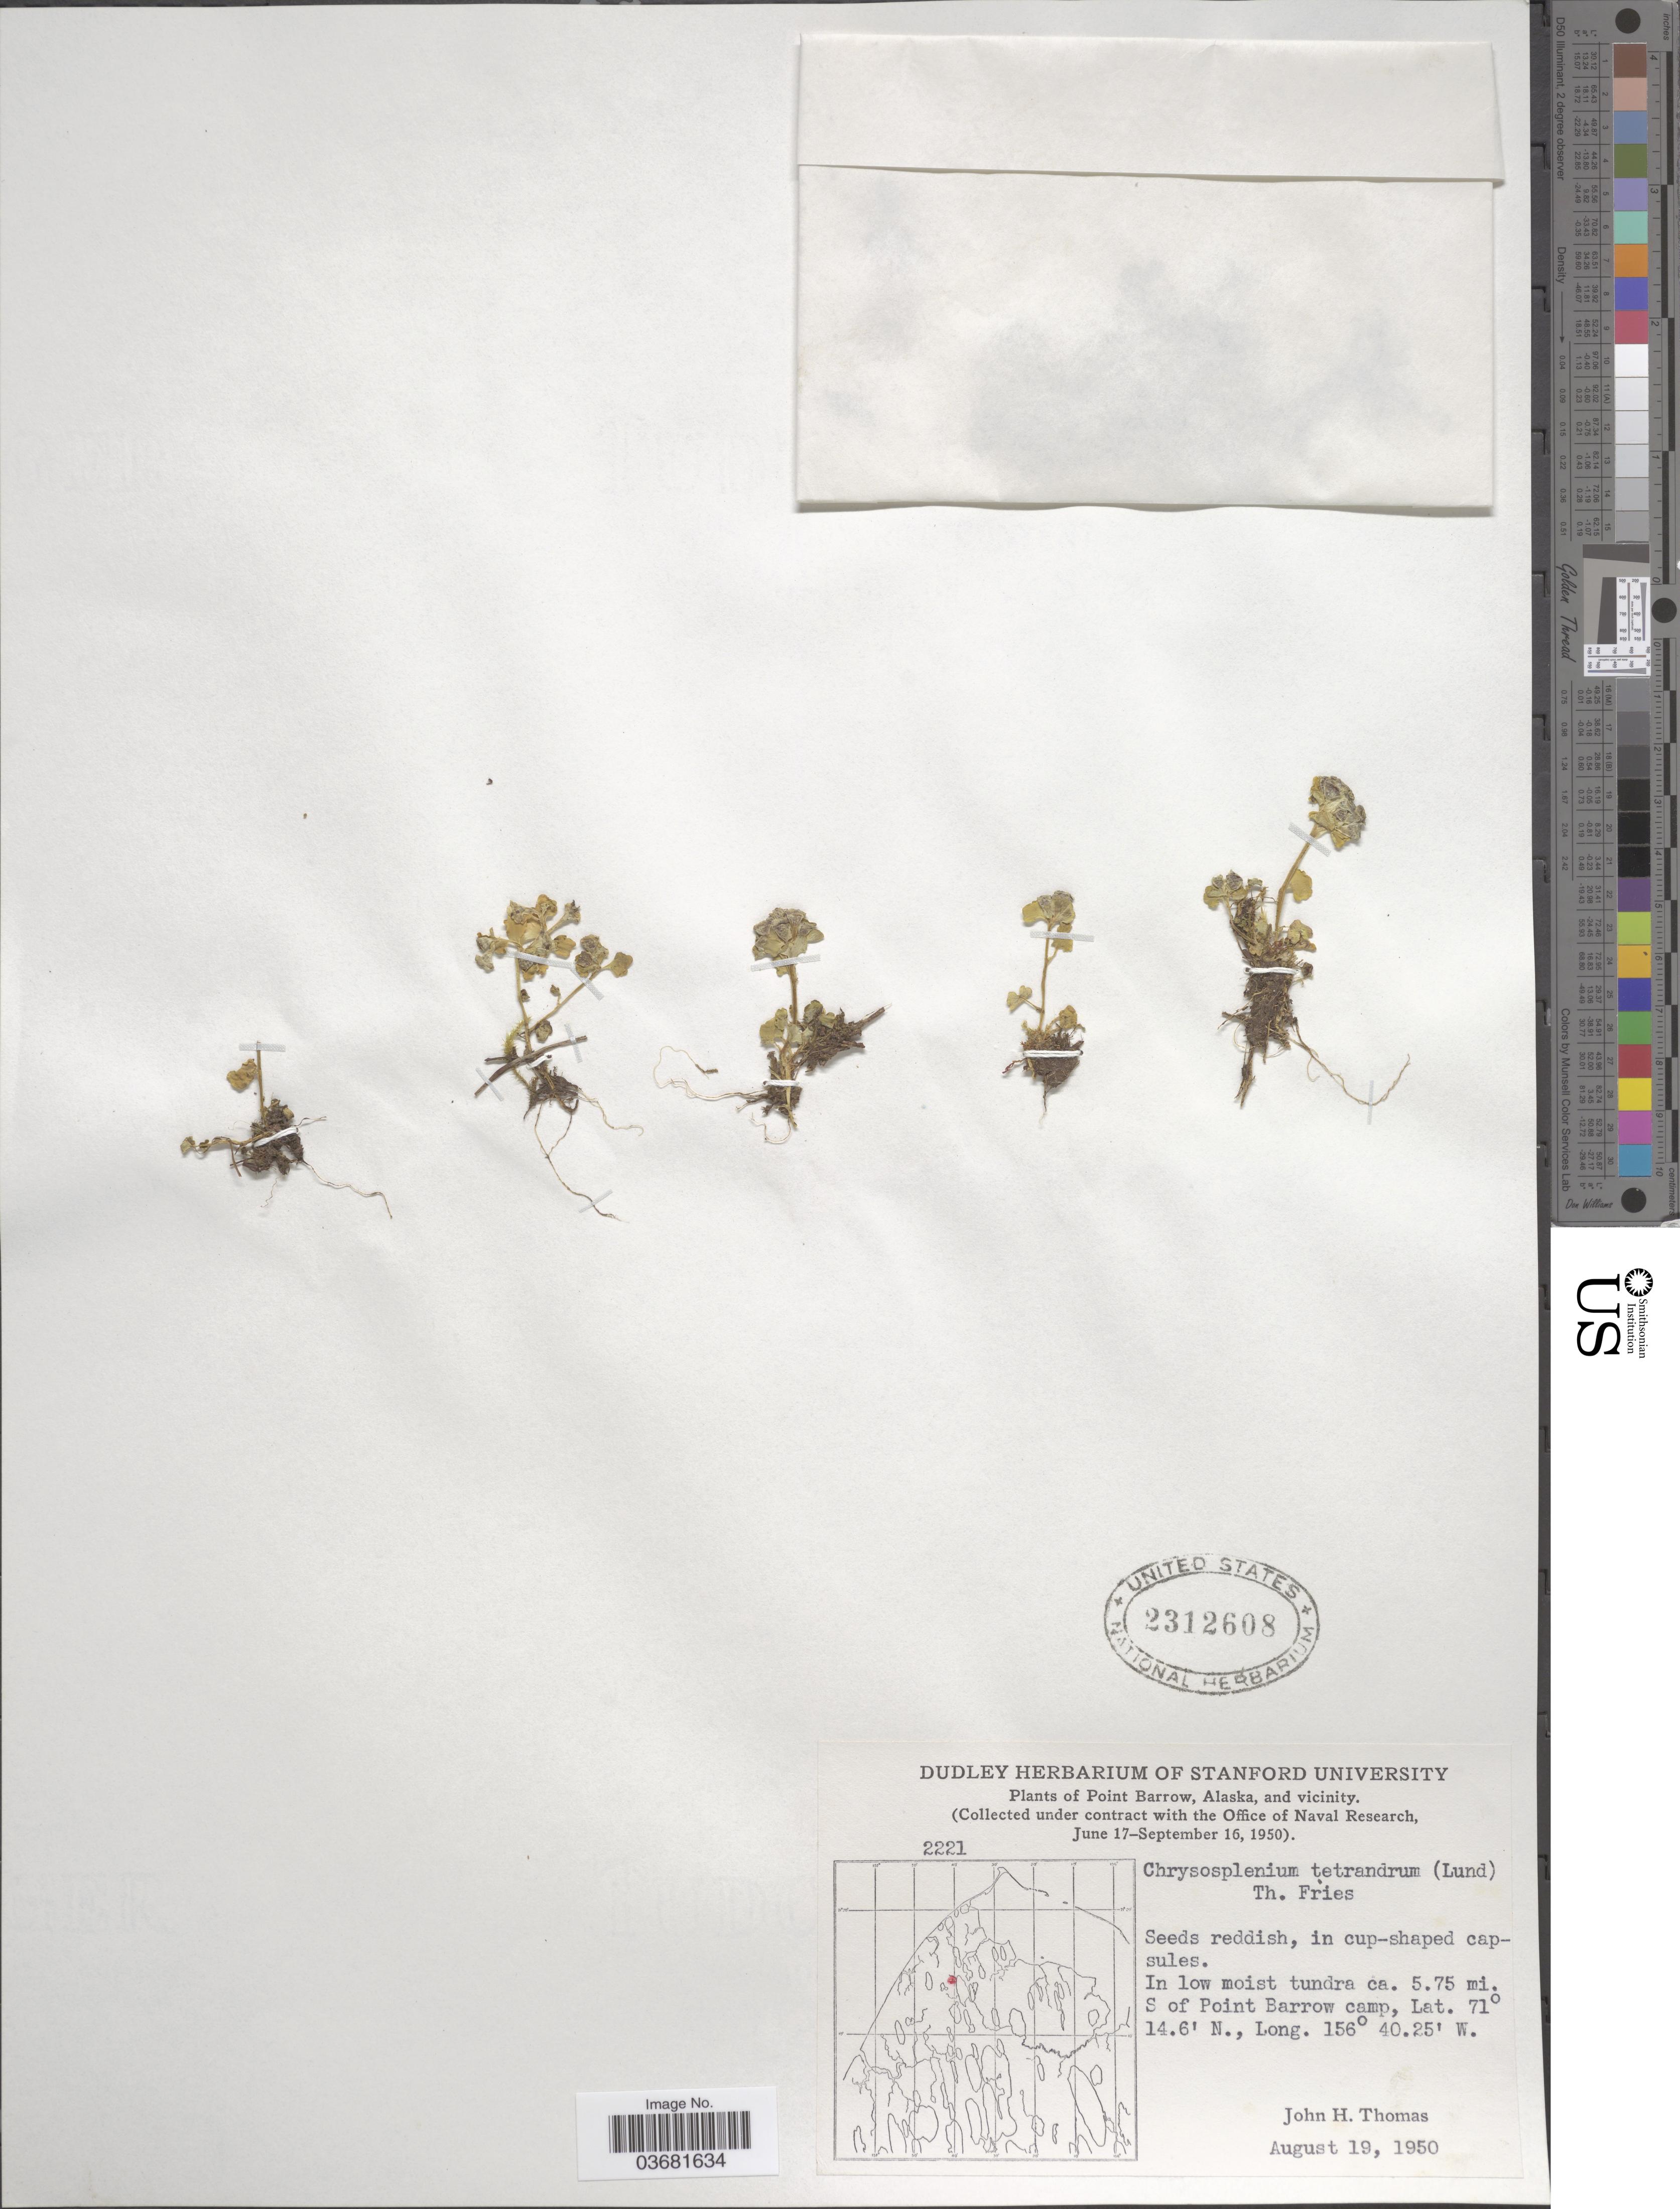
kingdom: Plantae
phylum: Tracheophyta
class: Magnoliopsida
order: Saxifragales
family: Saxifragaceae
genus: Chrysosplenium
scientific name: Chrysosplenium tetrandrum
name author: (N. Lund) Th. Fr.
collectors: J. H. Thomas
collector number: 2221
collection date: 1950-08-19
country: United States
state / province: Alaska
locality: Point Barrow, Alaska and vicinity. In low moist tundra ca. 5.75 mi. S of Point Barrow camp.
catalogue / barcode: US 2312608